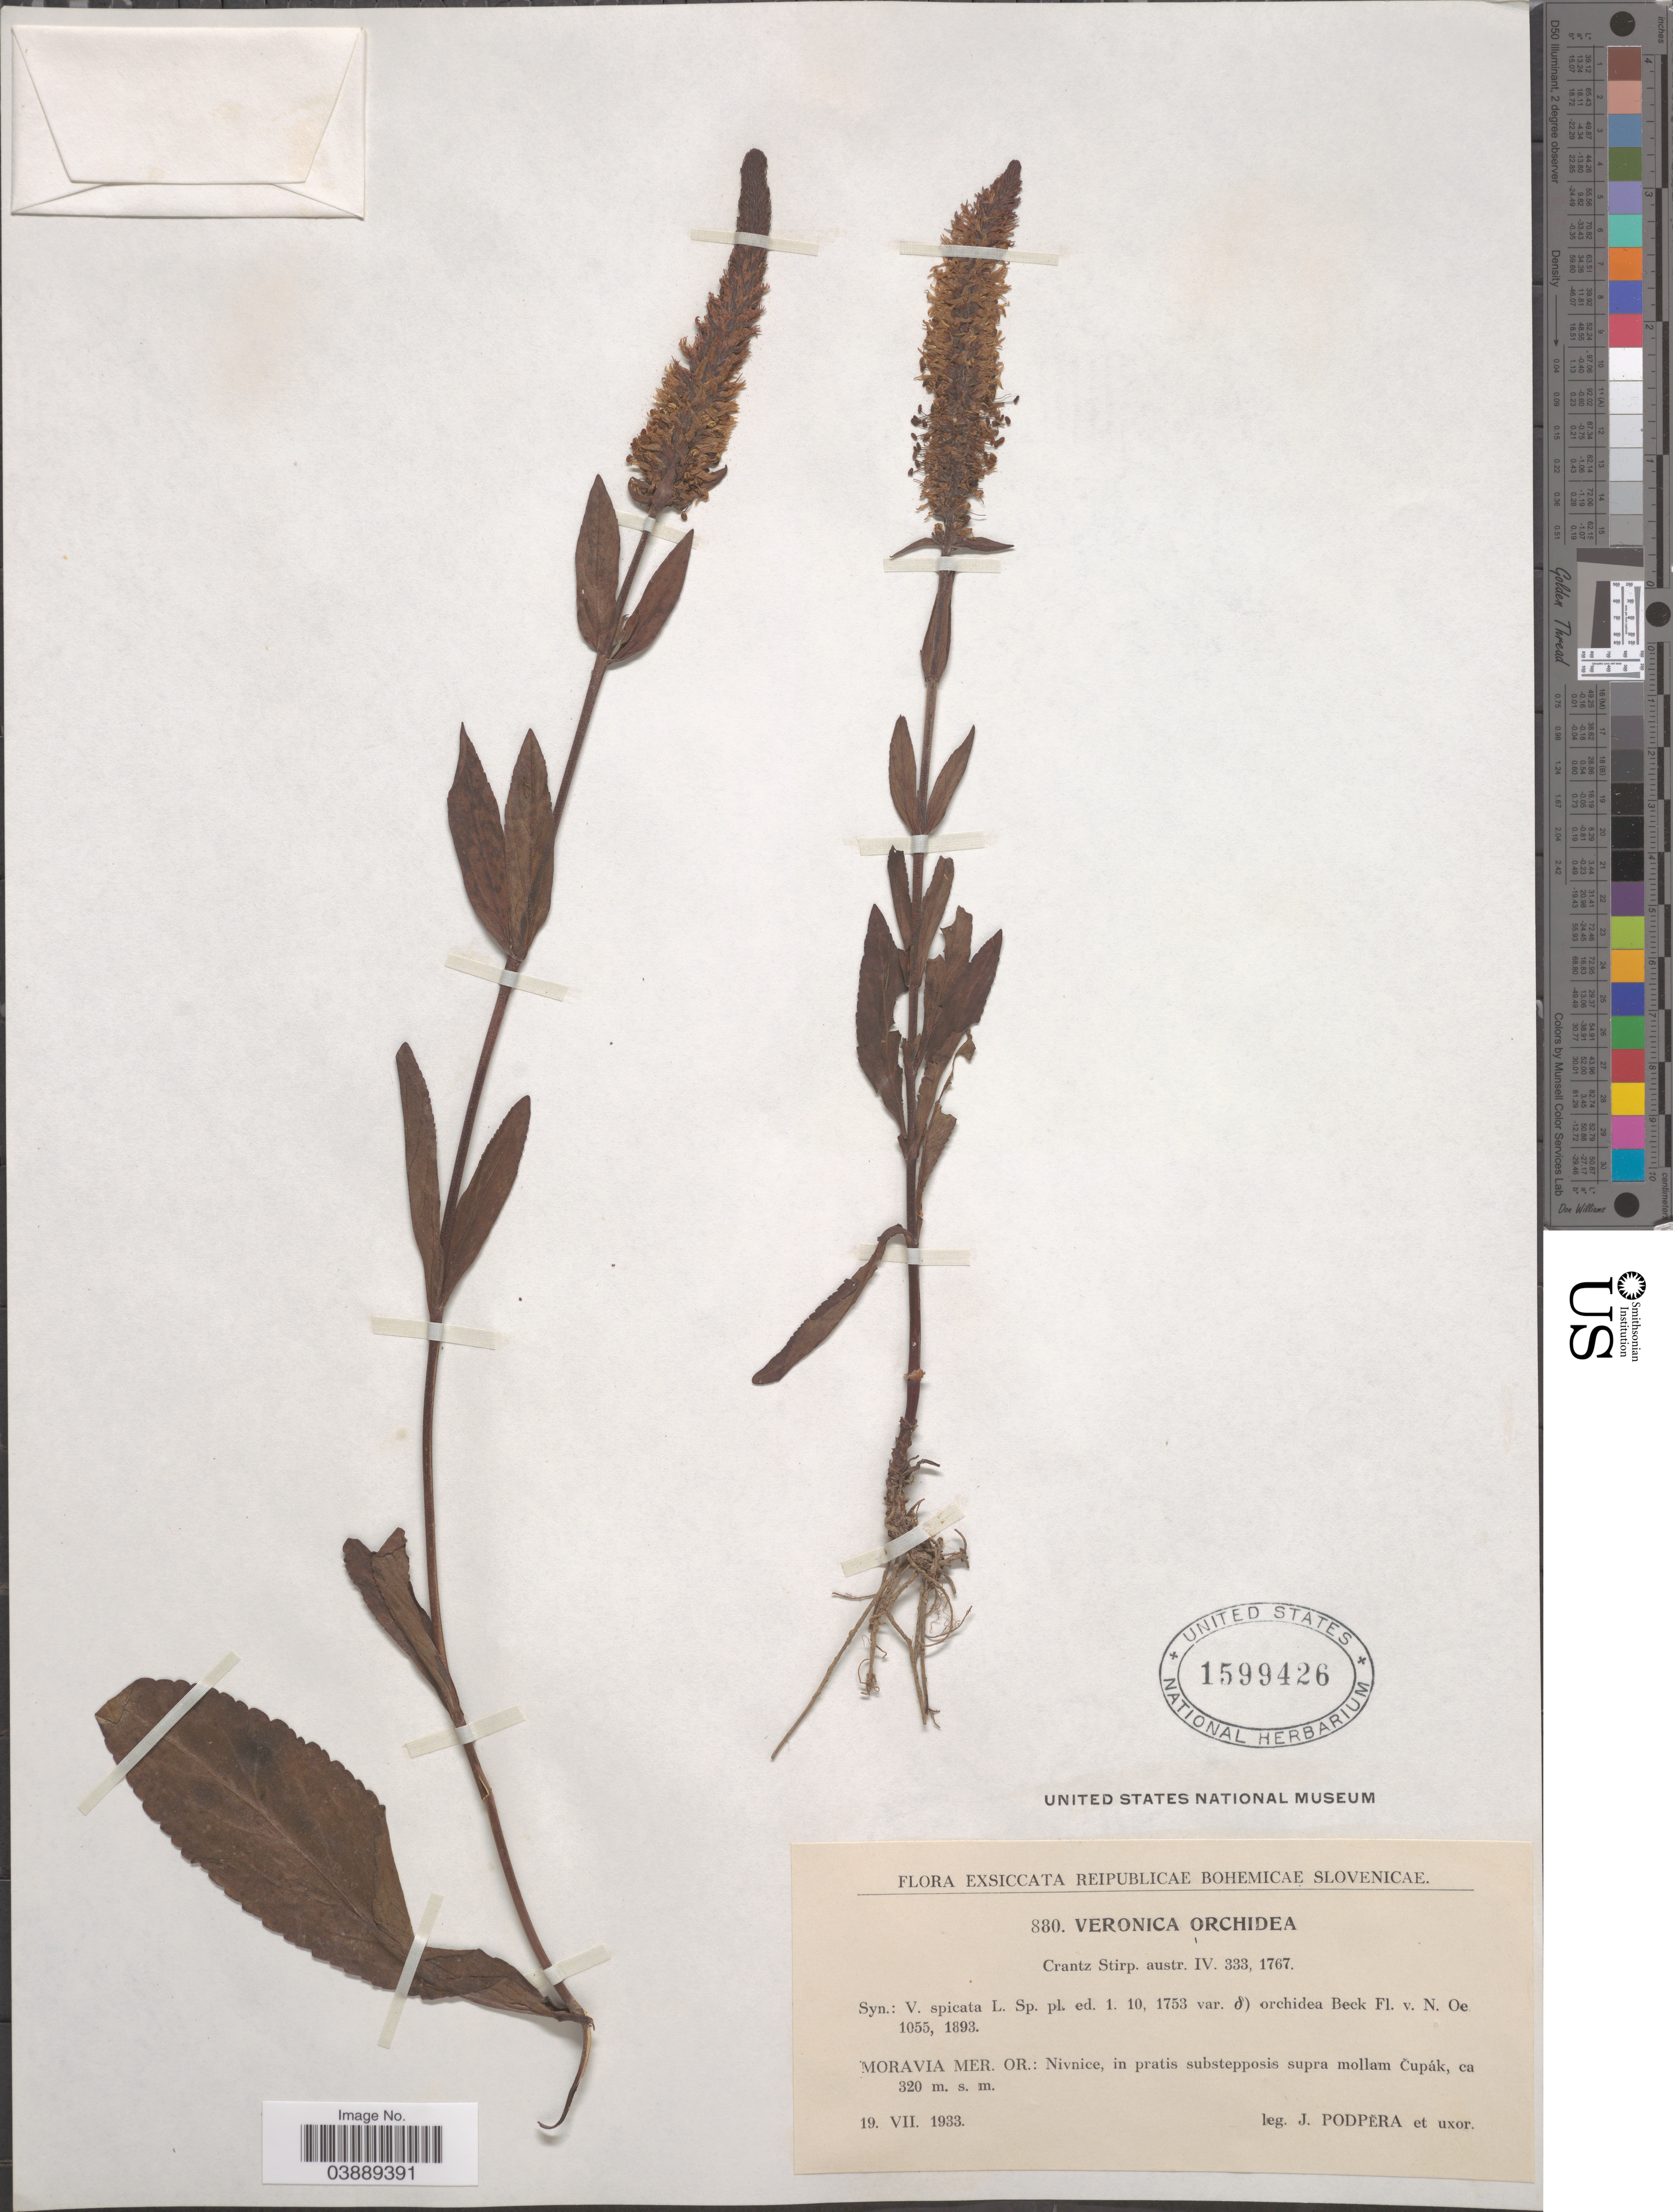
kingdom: Plantae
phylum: Tracheophyta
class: Magnoliopsida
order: Lamiales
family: Plantaginaceae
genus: Veronica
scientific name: Veronica orchidea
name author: Crantz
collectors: J. Podpera & Uxor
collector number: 880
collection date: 1933-07-19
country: Slovenia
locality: Bohemicae Slovenicae. Moravia Mer. Or.: Nivnice, in pratis substepposis supra mollam Čupák.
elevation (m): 320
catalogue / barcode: US 1599426